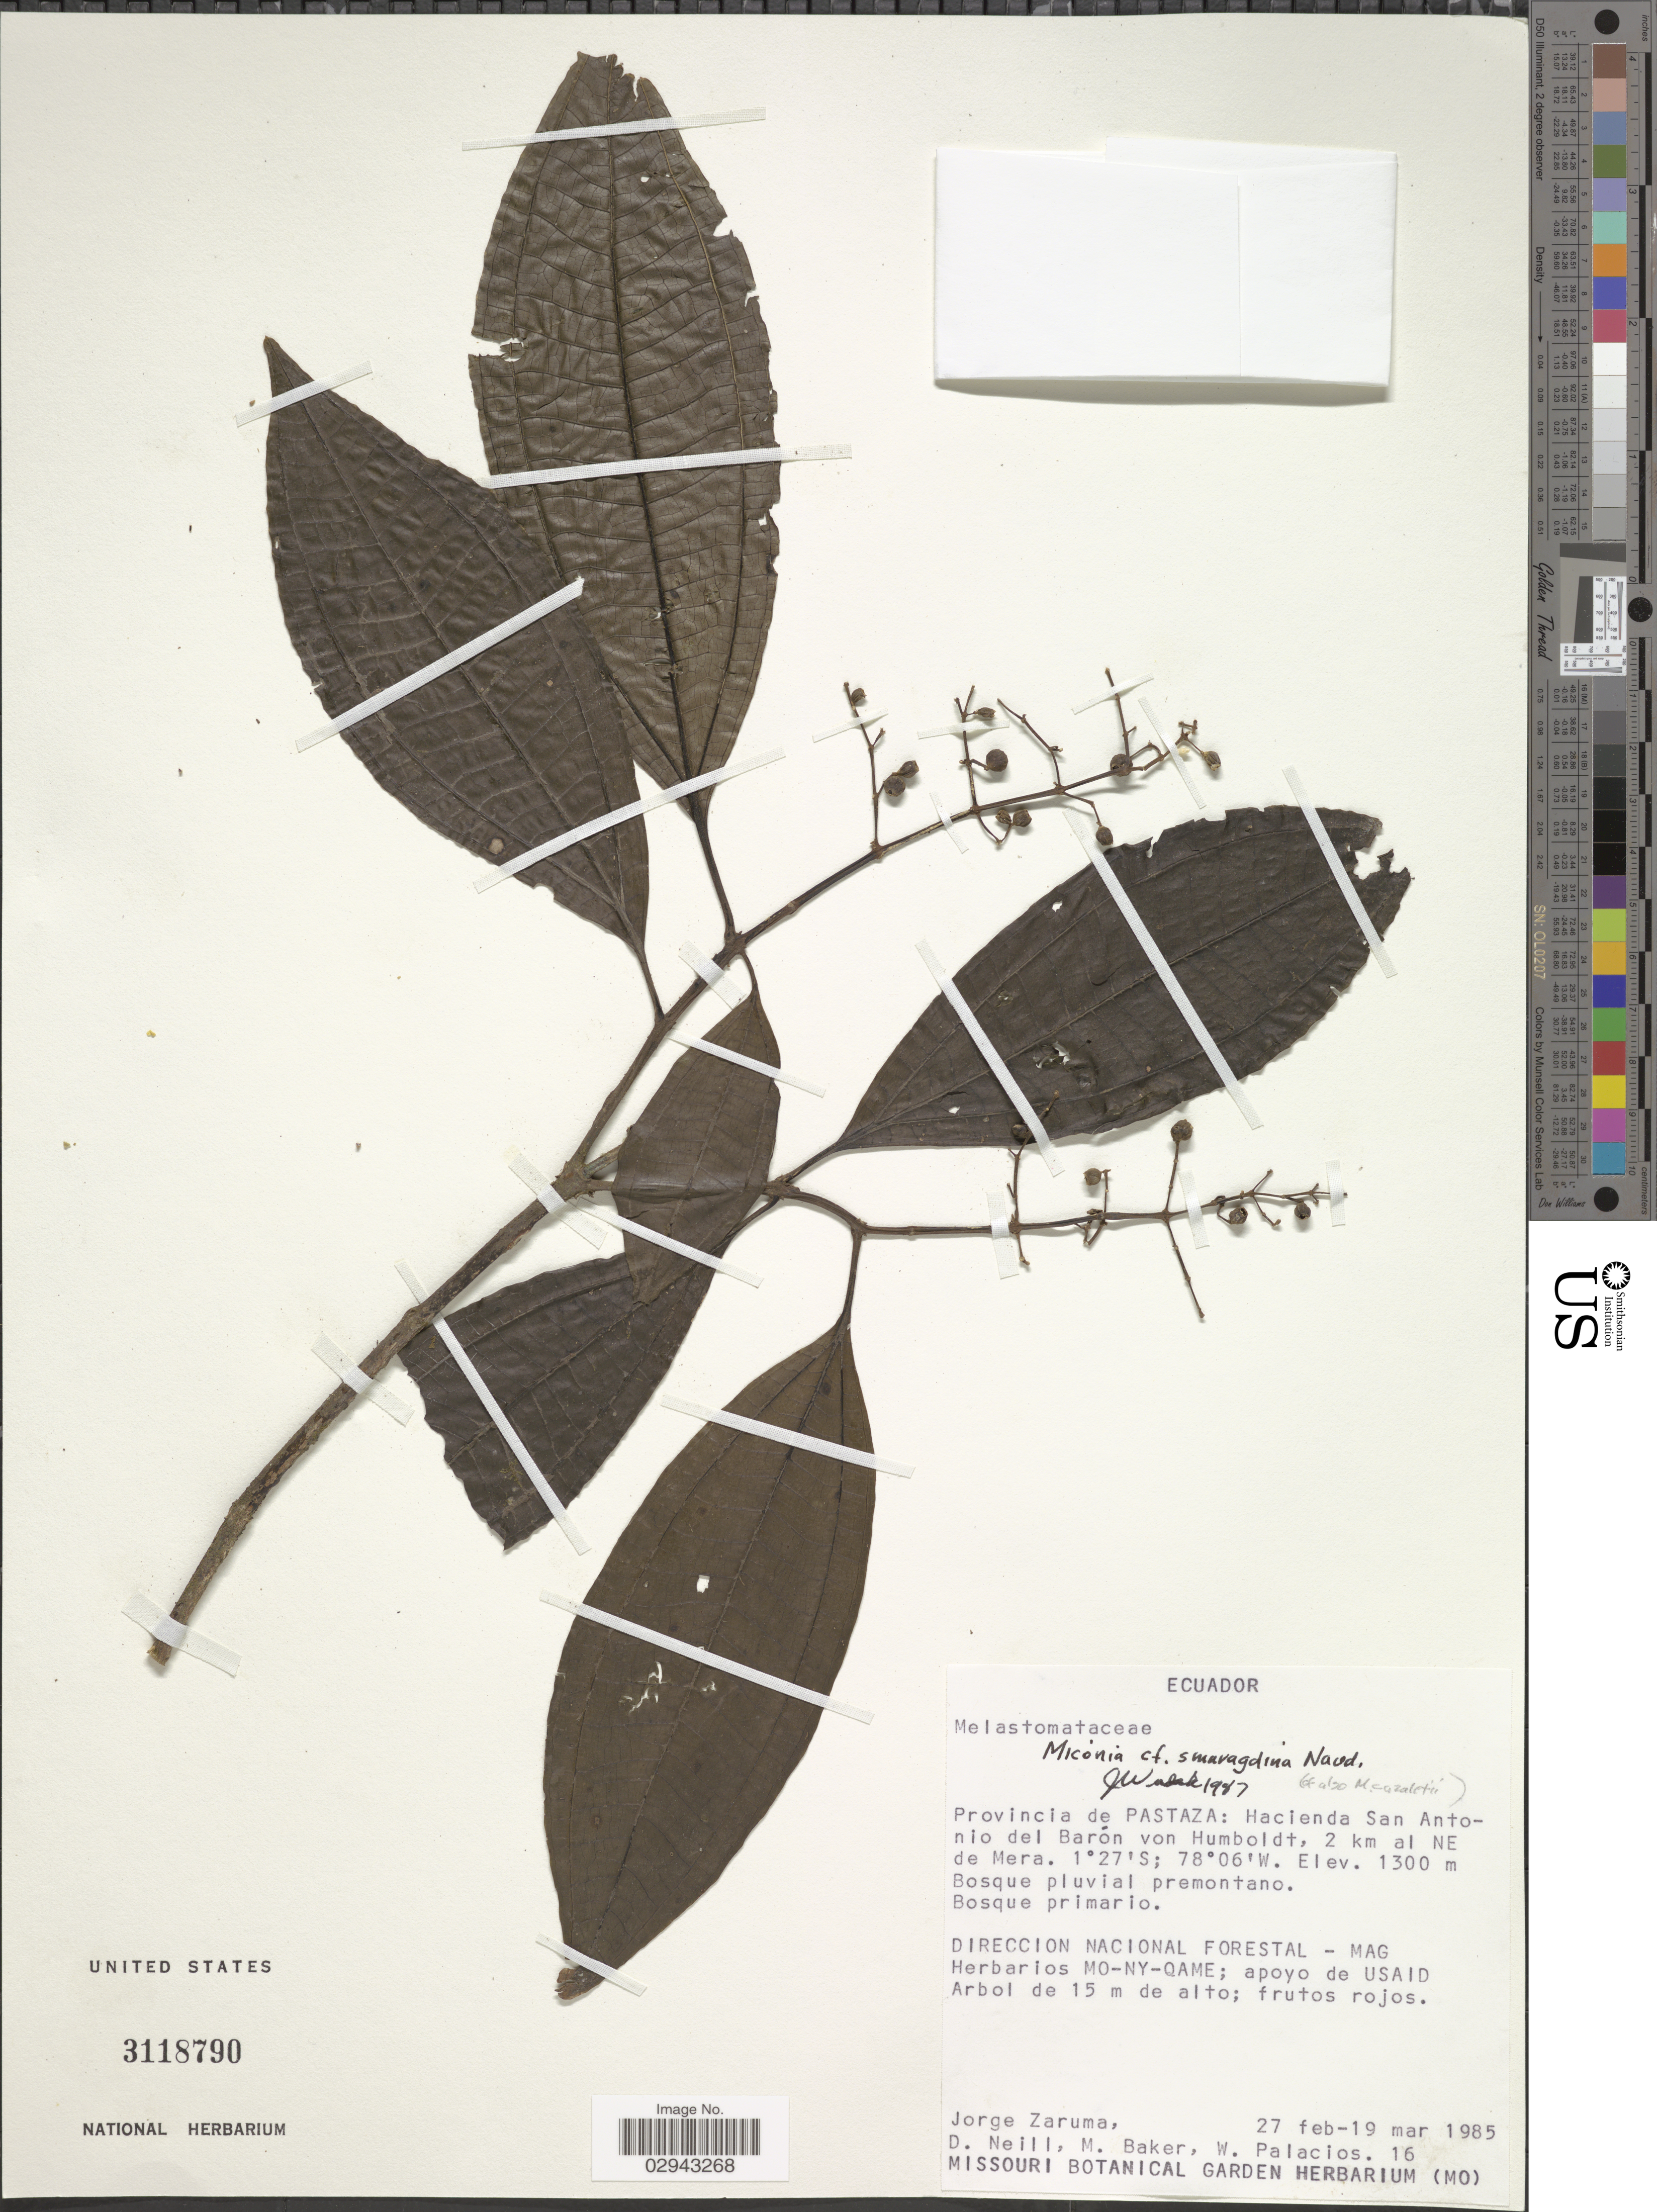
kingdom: Plantae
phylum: Tracheophyta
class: Magnoliopsida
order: Myrtales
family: Melastomataceae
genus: Miconia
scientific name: Miconia smaragdina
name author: Naudin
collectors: J. Zaruma, D. Neill, M. Baker & W. Palacios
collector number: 16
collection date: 1985-02-27/1985-03-19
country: Ecuador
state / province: Pastaza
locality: Hacienda San Antonio del Barón von Humboldt, 2 km al NE de Mera.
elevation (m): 1300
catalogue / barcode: US 3118790